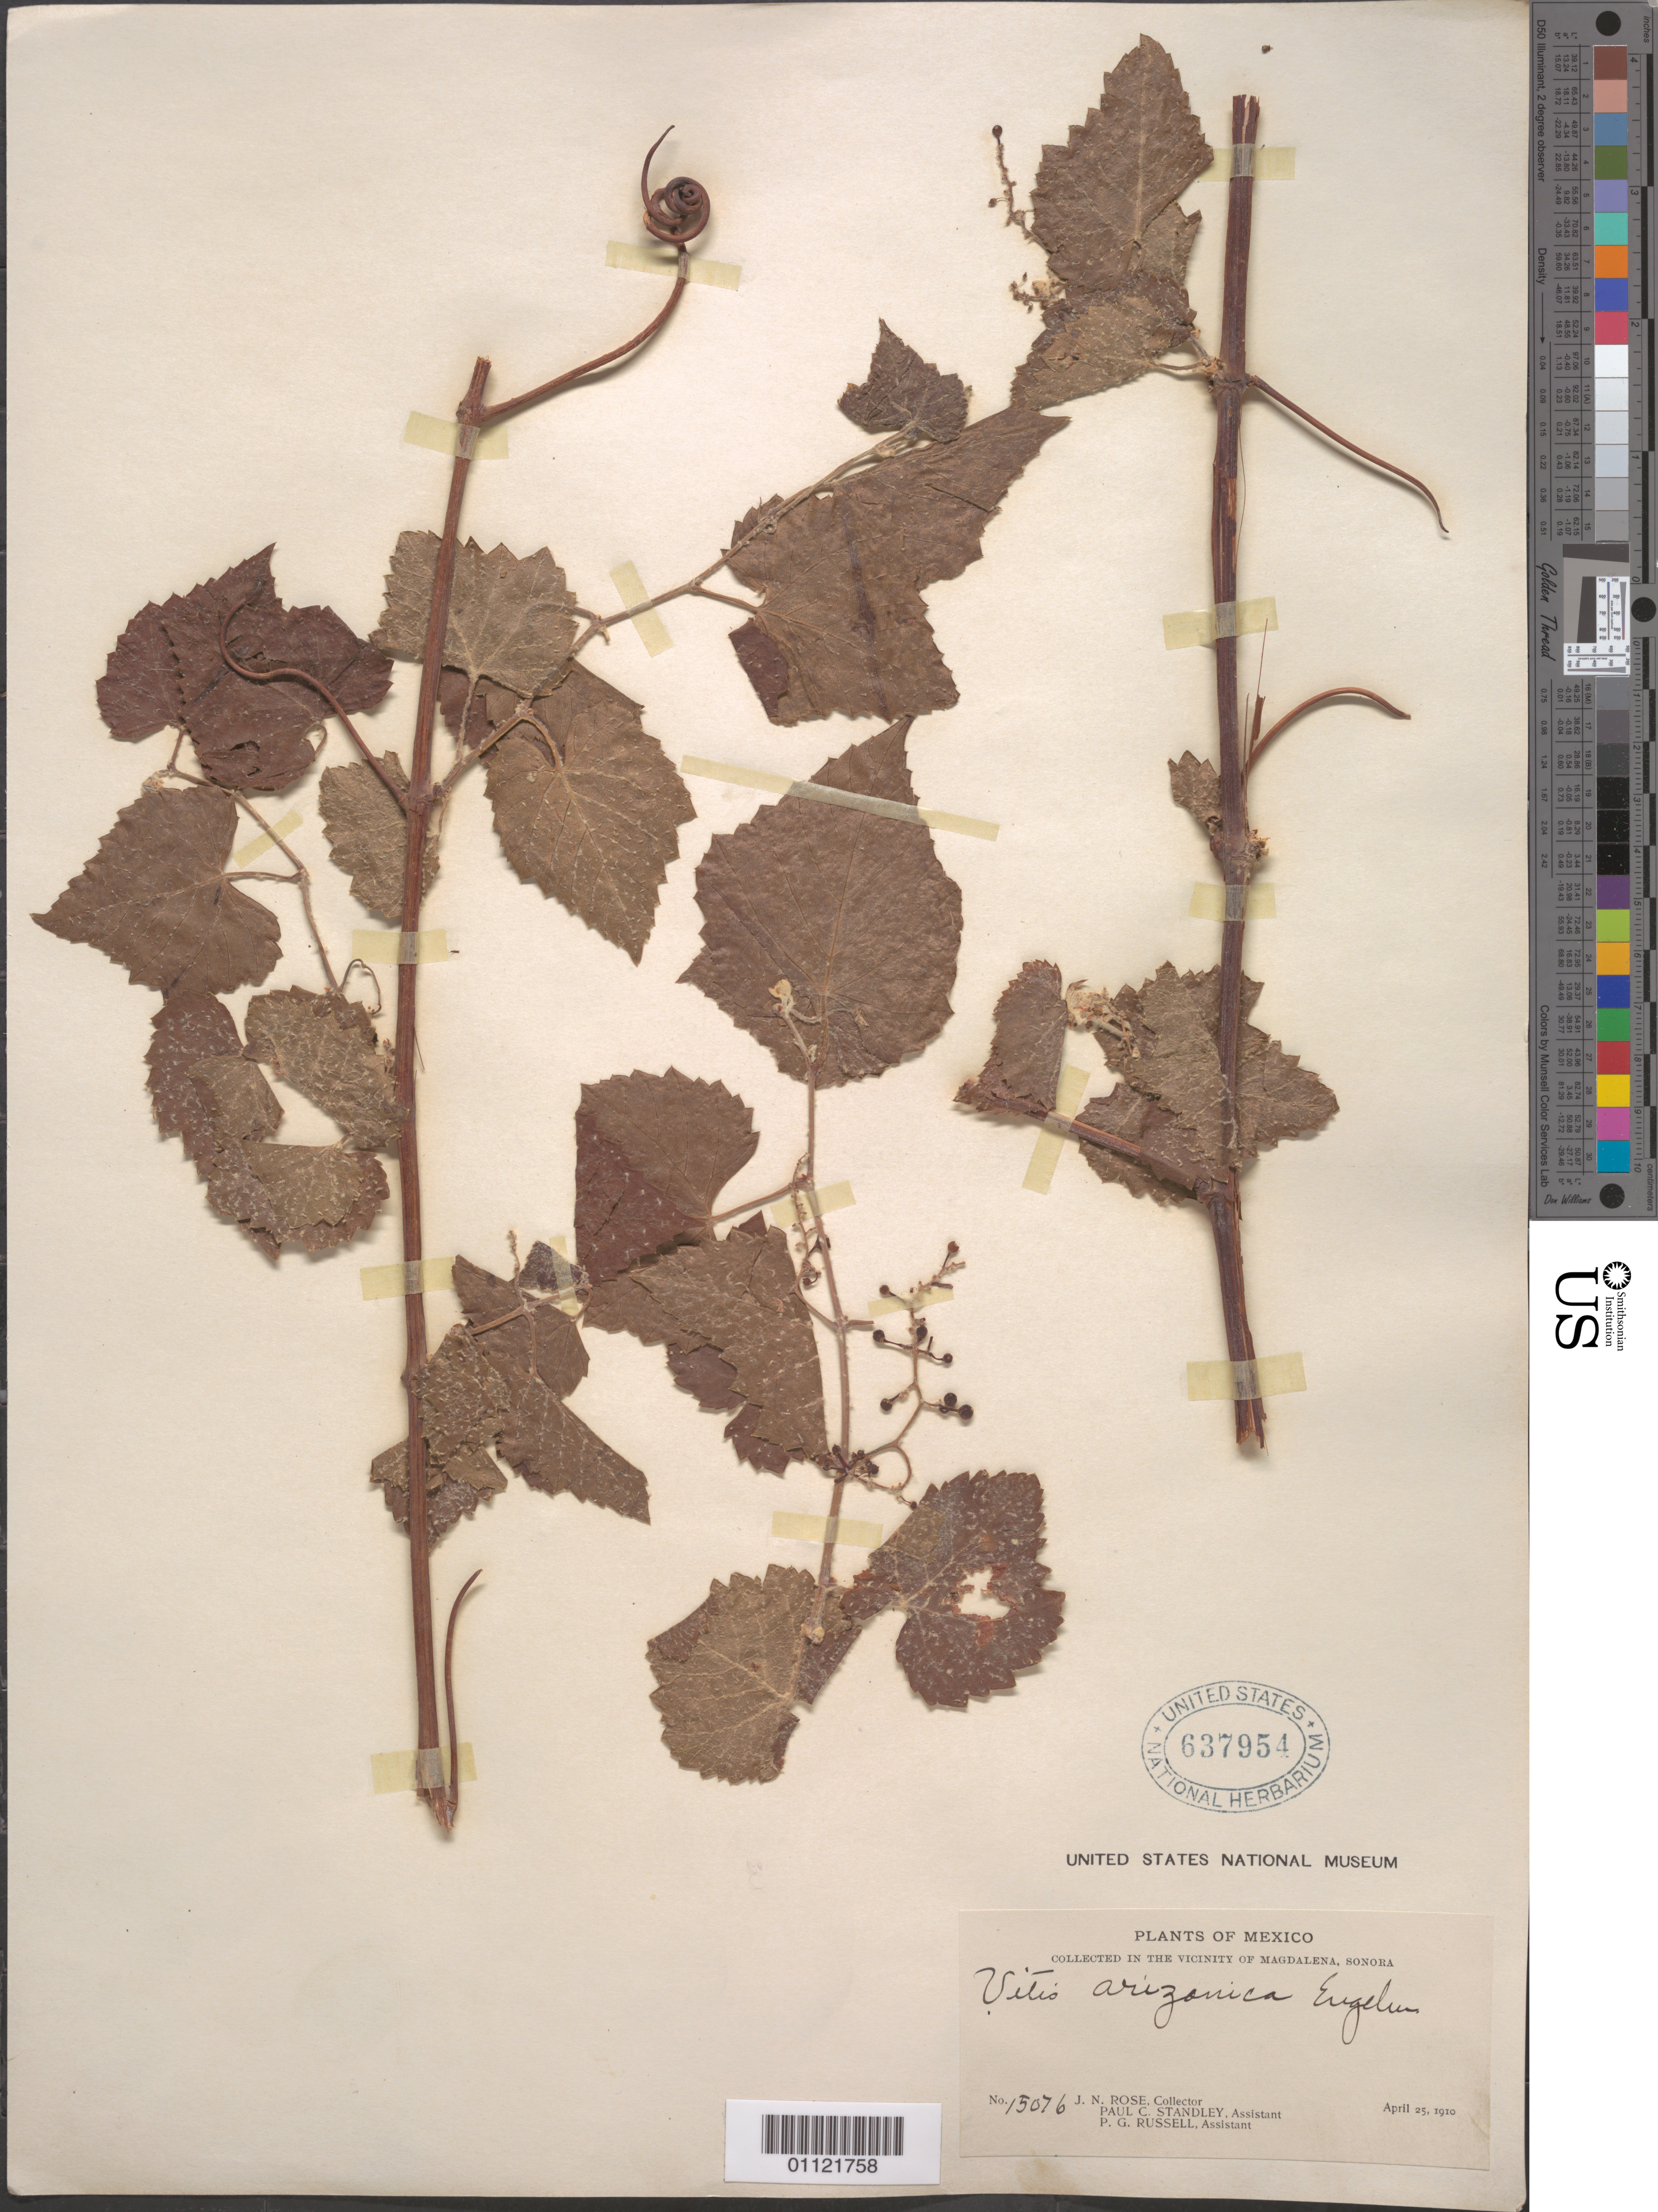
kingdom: Plantae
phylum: Tracheophyta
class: Magnoliopsida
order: Vitales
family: Vitaceae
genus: Vitis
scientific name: Vitis arizonica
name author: Engelm.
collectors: J. N. Rose, P. C. Standley & P. G. Russell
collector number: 15076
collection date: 1910-04-25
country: Mexico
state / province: Sonora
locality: vicinity of Magdalena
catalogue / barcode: US 637954